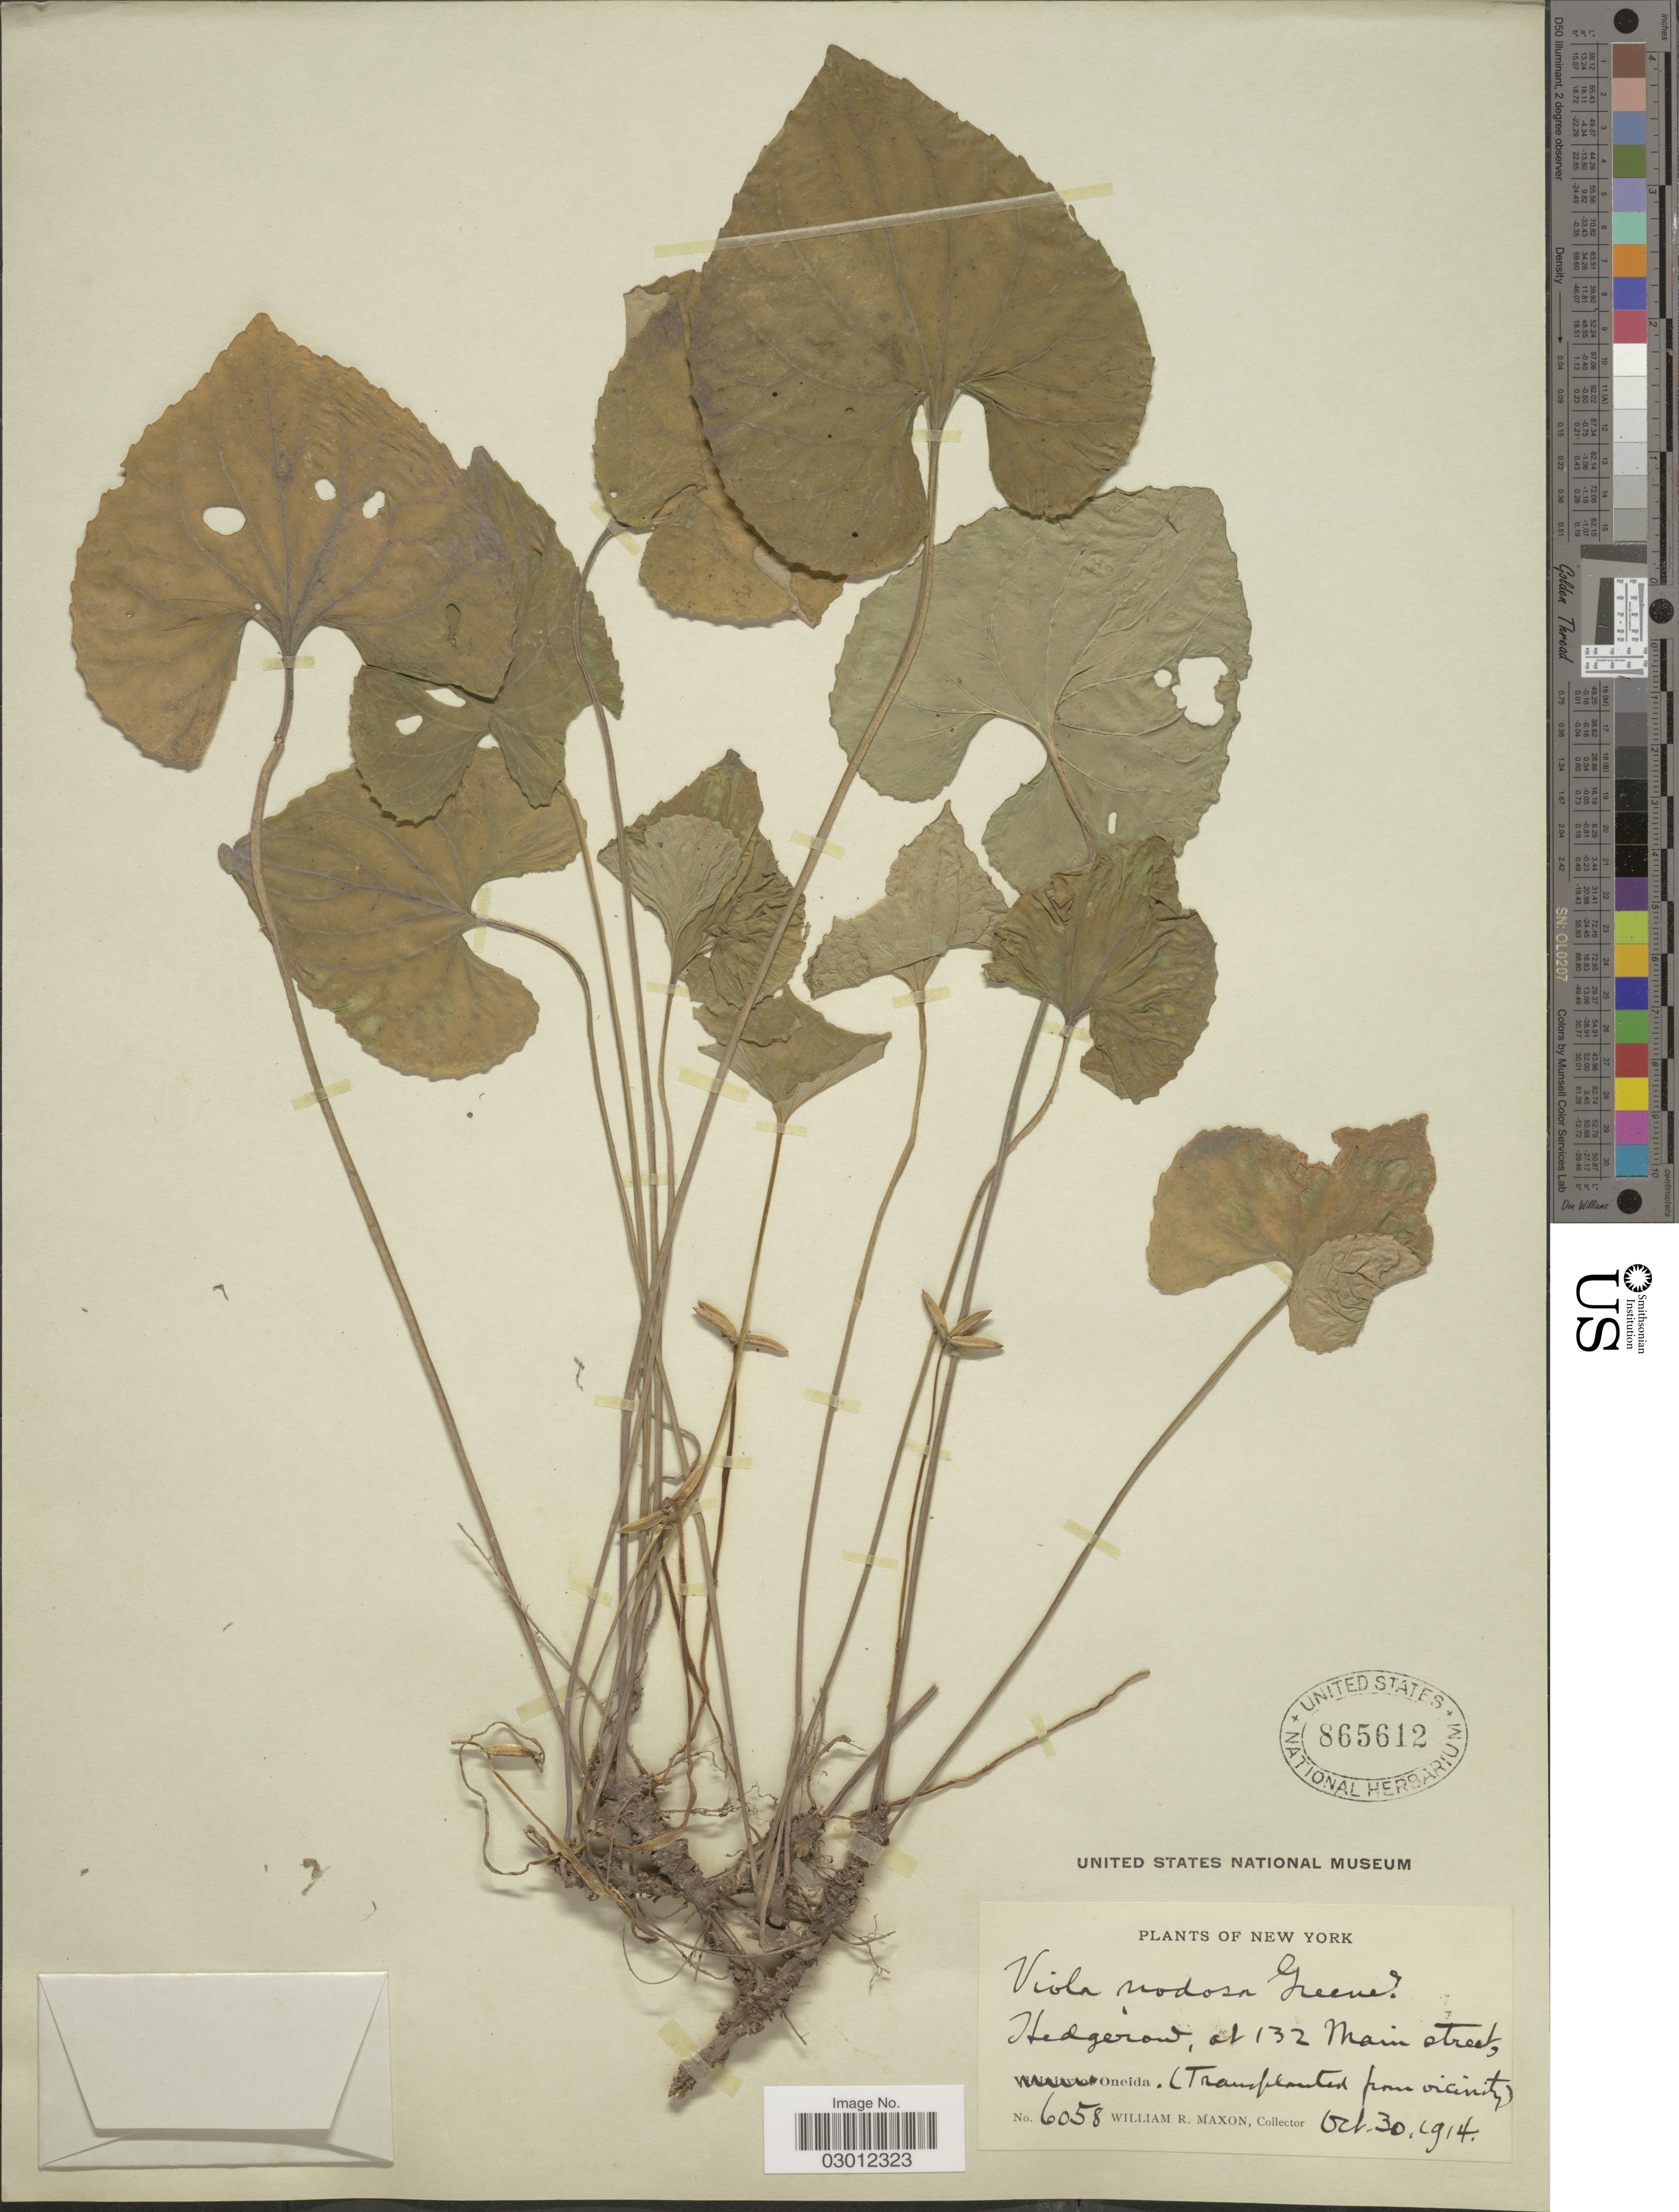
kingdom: Plantae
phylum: Tracheophyta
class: Magnoliopsida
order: Malpighiales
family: Violaceae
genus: Viola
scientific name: Viola nodosa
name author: Greene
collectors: W. R. Maxon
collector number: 6058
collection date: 1914-10-30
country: United States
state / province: New York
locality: Hedgerow, at 132 Main Street, Oneida.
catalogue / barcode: US 865612